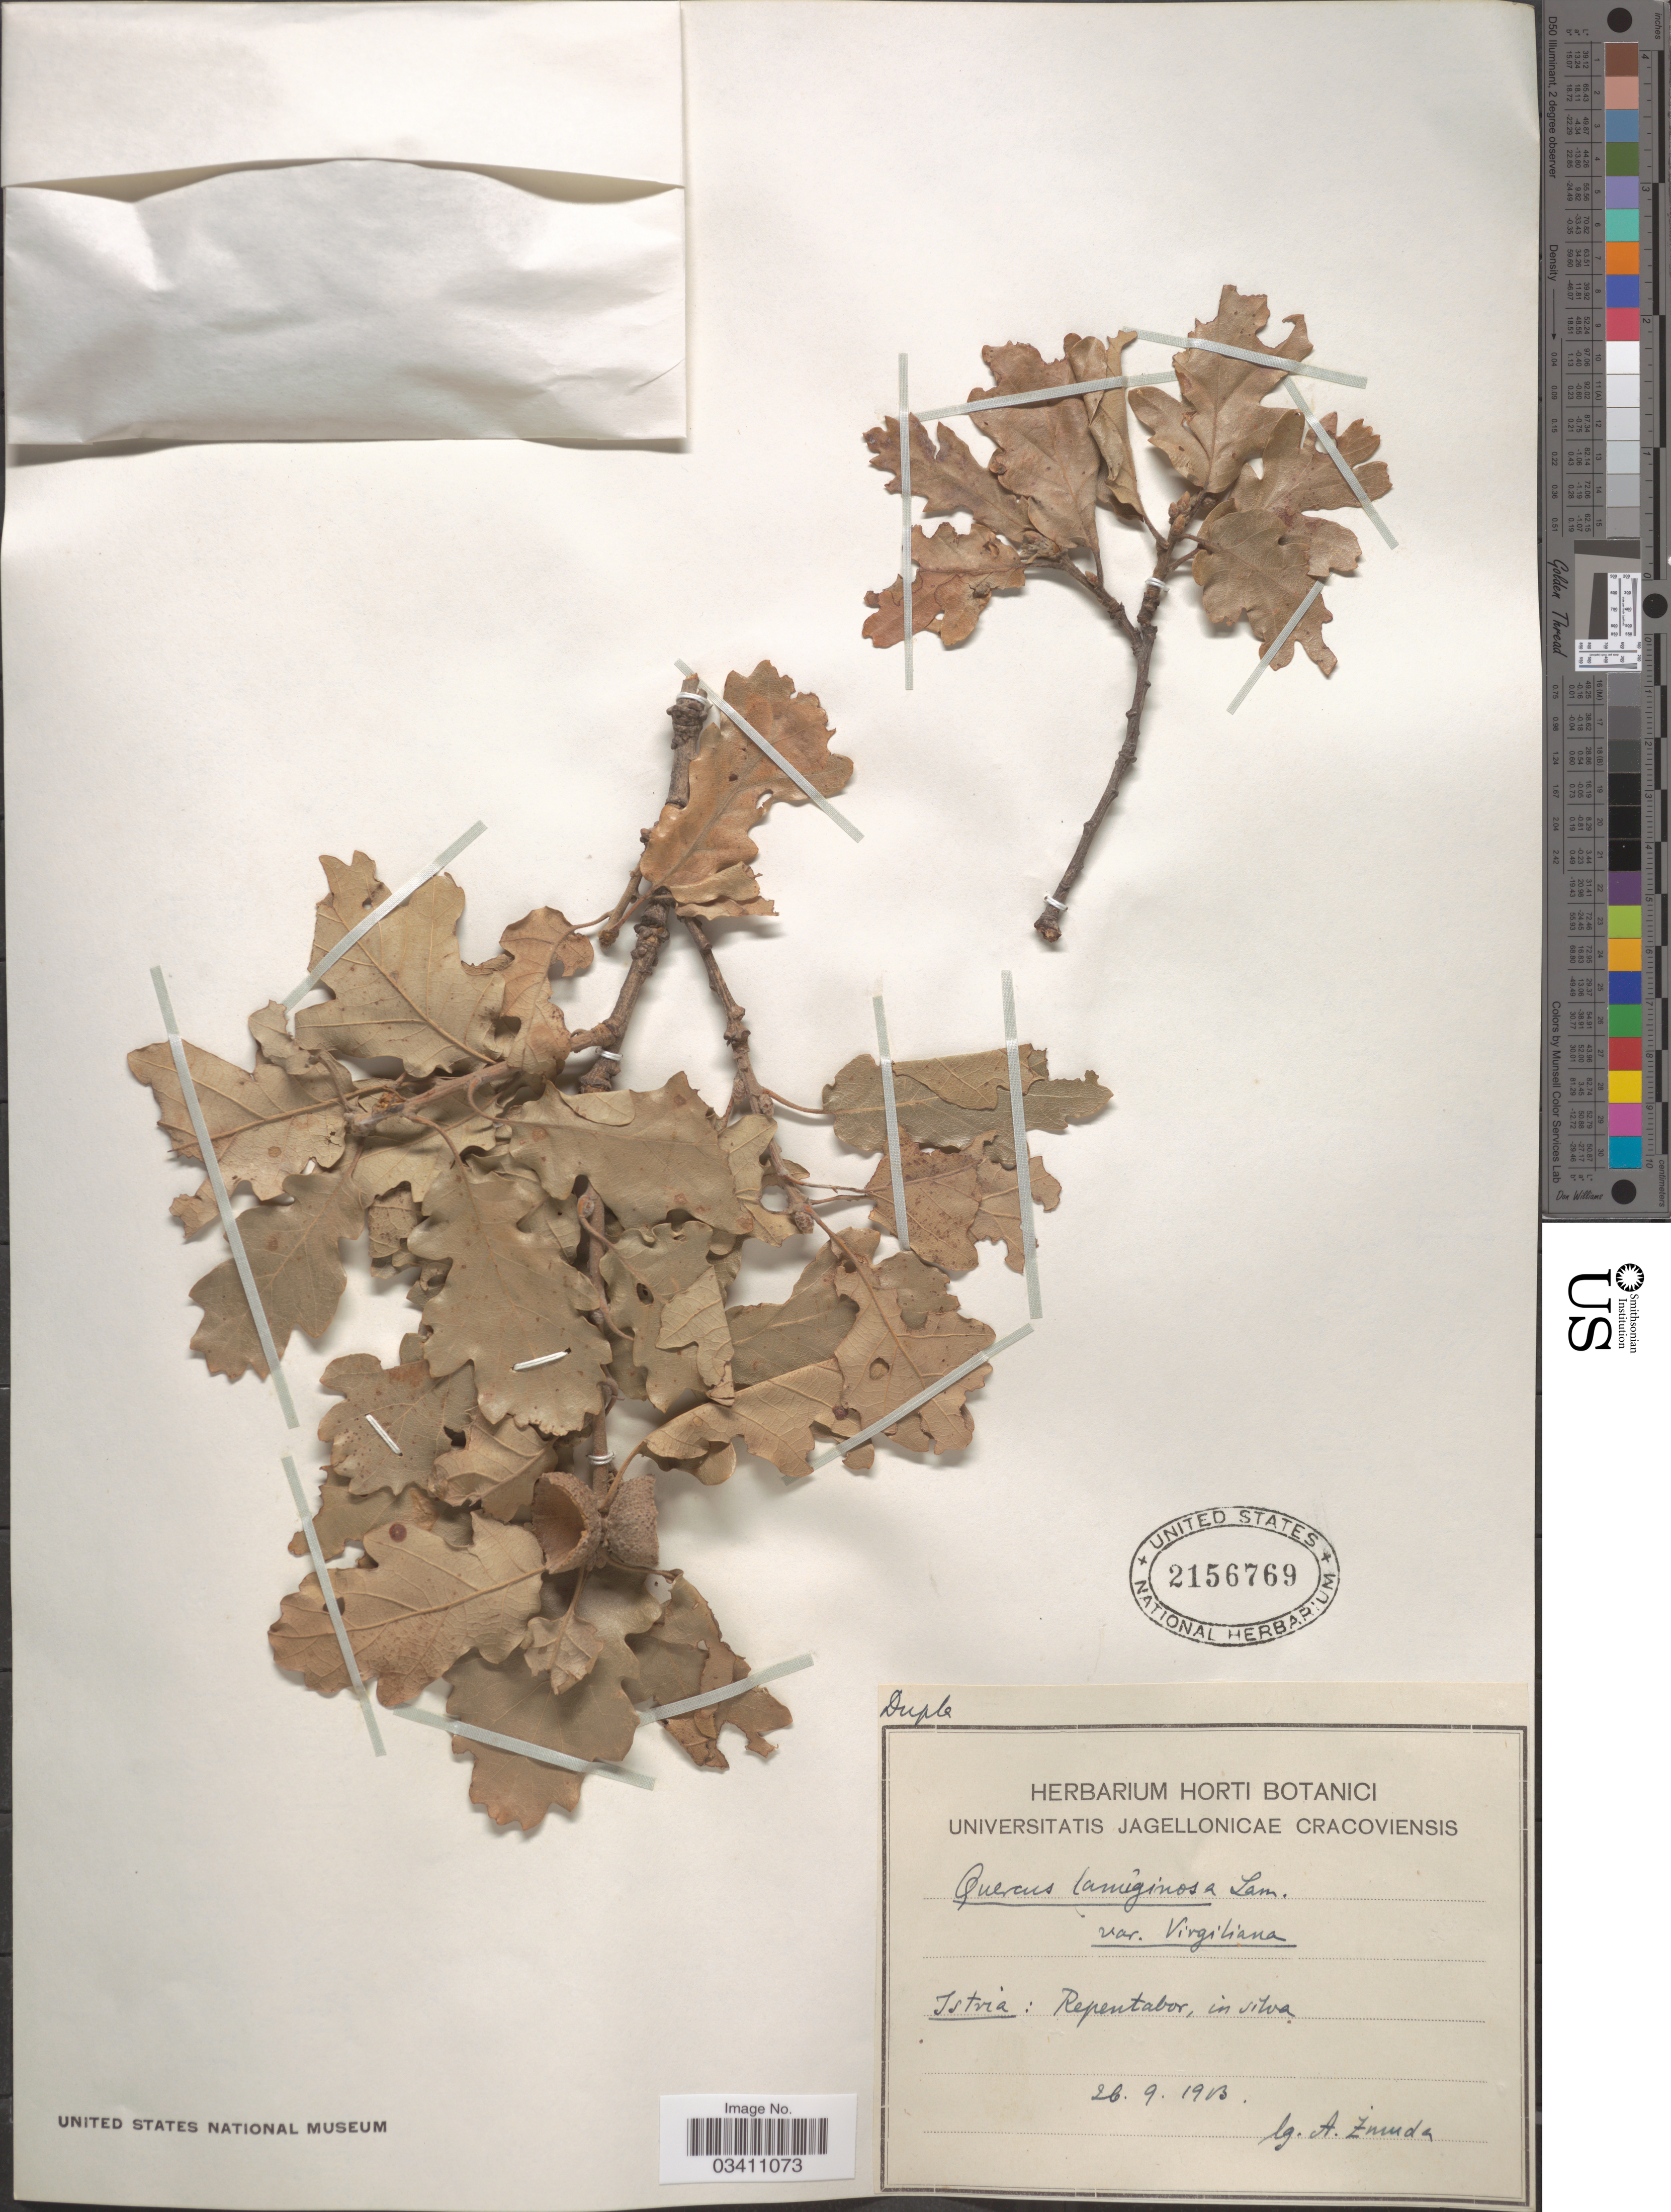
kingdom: Plantae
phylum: Tracheophyta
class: Magnoliopsida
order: Fagales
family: Fagaceae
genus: Quercus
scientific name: Quercus lanuginosa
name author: Beck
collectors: A. Zmuda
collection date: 1903-09-26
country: Croatia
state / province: Istria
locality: Repentabor.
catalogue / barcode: US 2156769